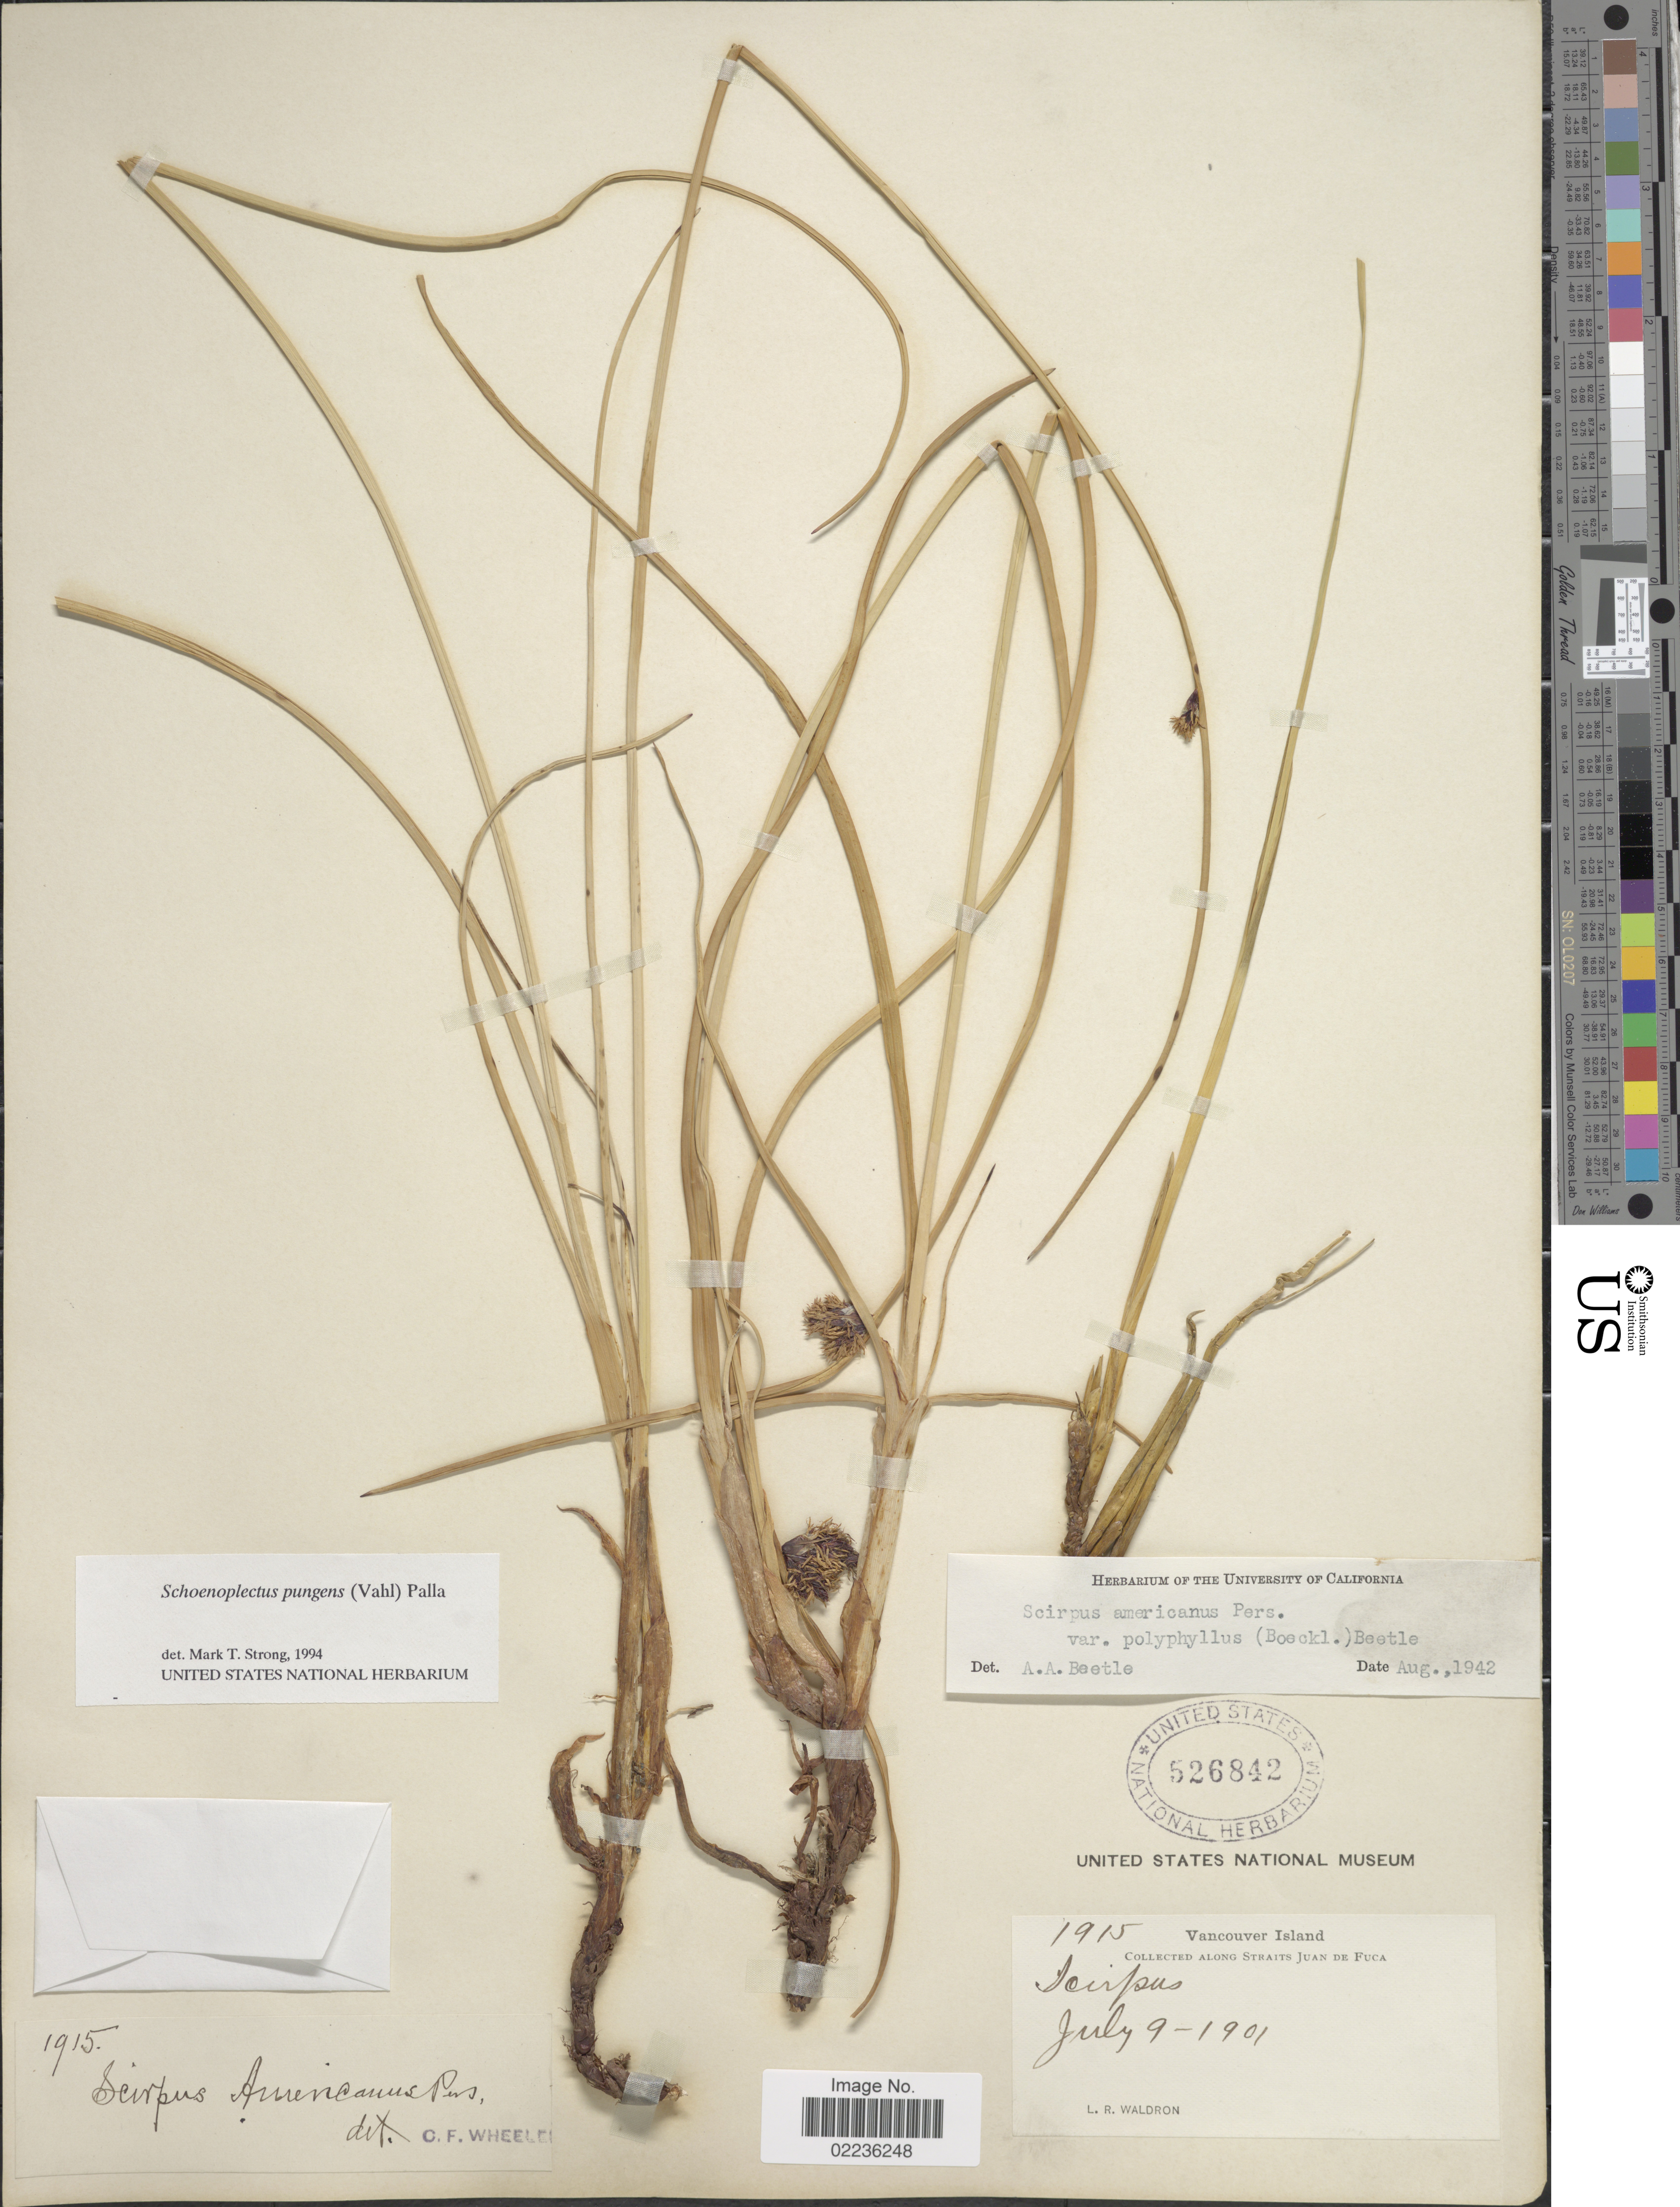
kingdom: Plantae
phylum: Tracheophyta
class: Liliopsida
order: Poales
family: Cyperaceae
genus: Schoenoplectus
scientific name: Schoenoplectus pungens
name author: (Vahl) Palla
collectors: L. Waldron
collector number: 1915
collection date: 1901-07-09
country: Canada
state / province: British Columbia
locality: Vancouver Island. Along Straits Juan De Fuca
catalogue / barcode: US 526842